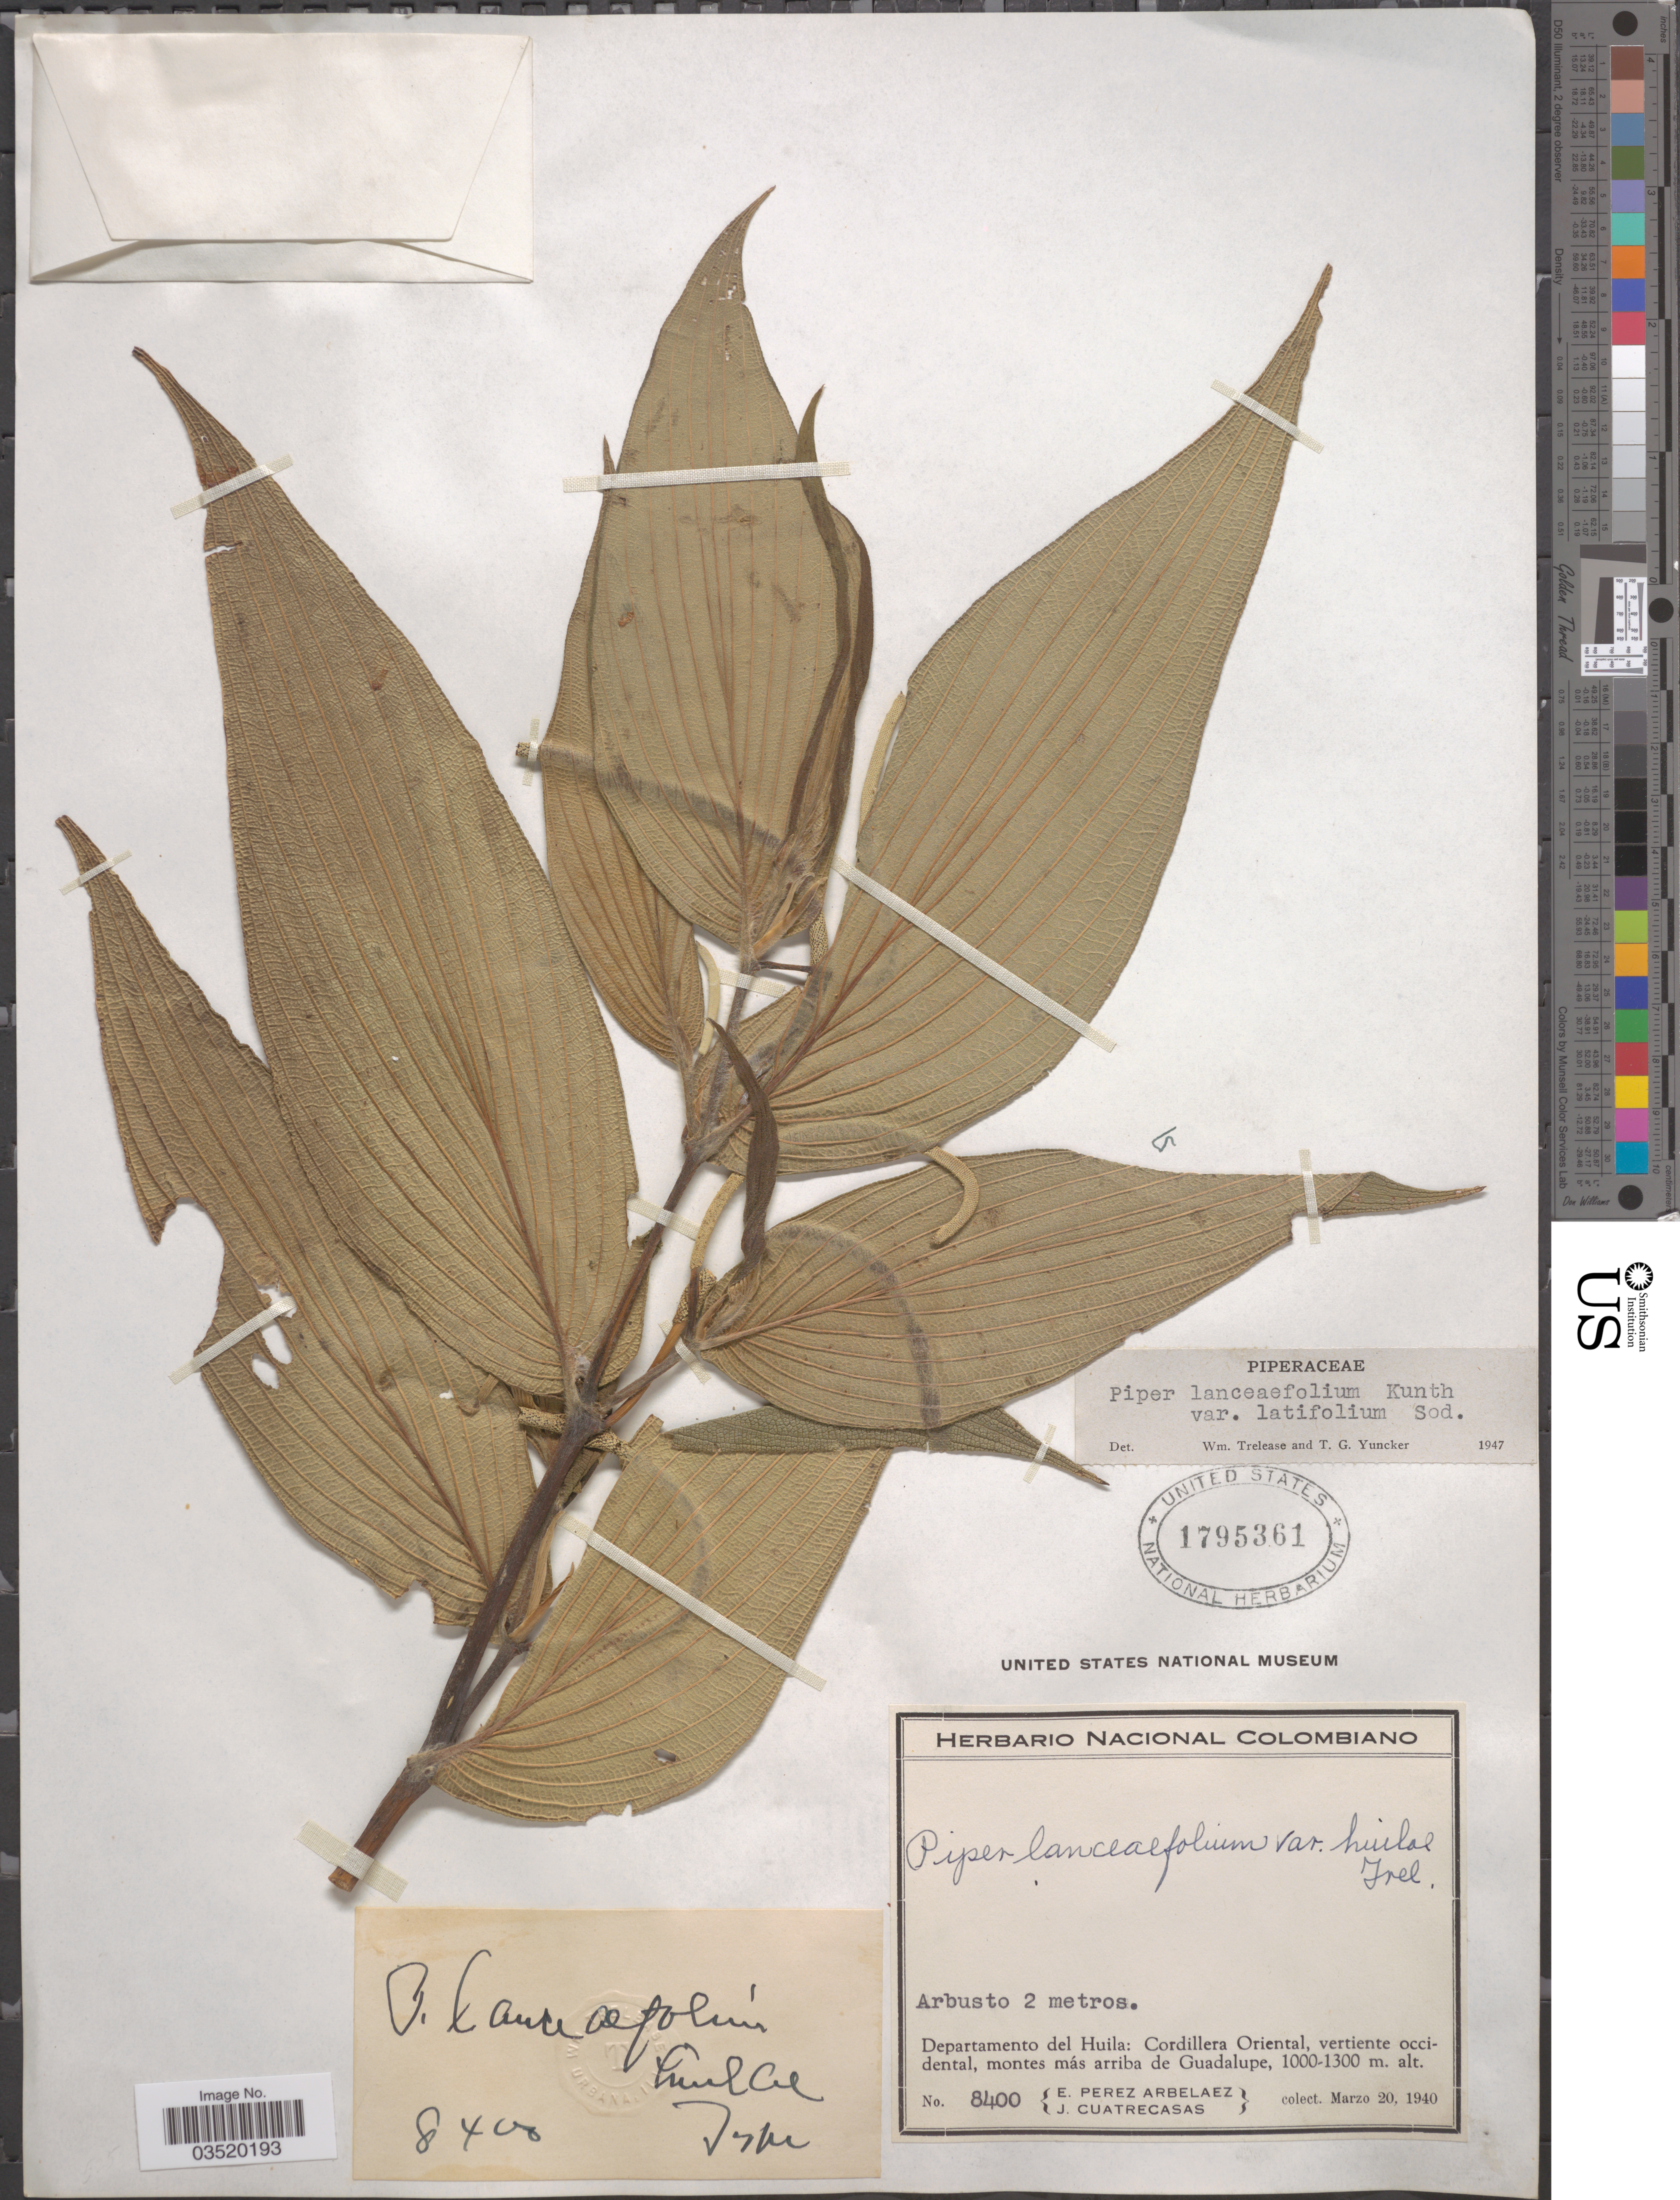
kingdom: Plantae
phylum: Tracheophyta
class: Magnoliopsida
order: Piperales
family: Piperaceae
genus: Piper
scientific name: Piper lanceifolium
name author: Kunth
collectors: E. Pérez Arbeláez & J. Cuatrecasas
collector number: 8400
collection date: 1940-03-20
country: Colombia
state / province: Huila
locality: Departamento del huila: Cordillera Oriental, vertiente occidental, montes más arriba de Guadalupe.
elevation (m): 1000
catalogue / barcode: US 1795361